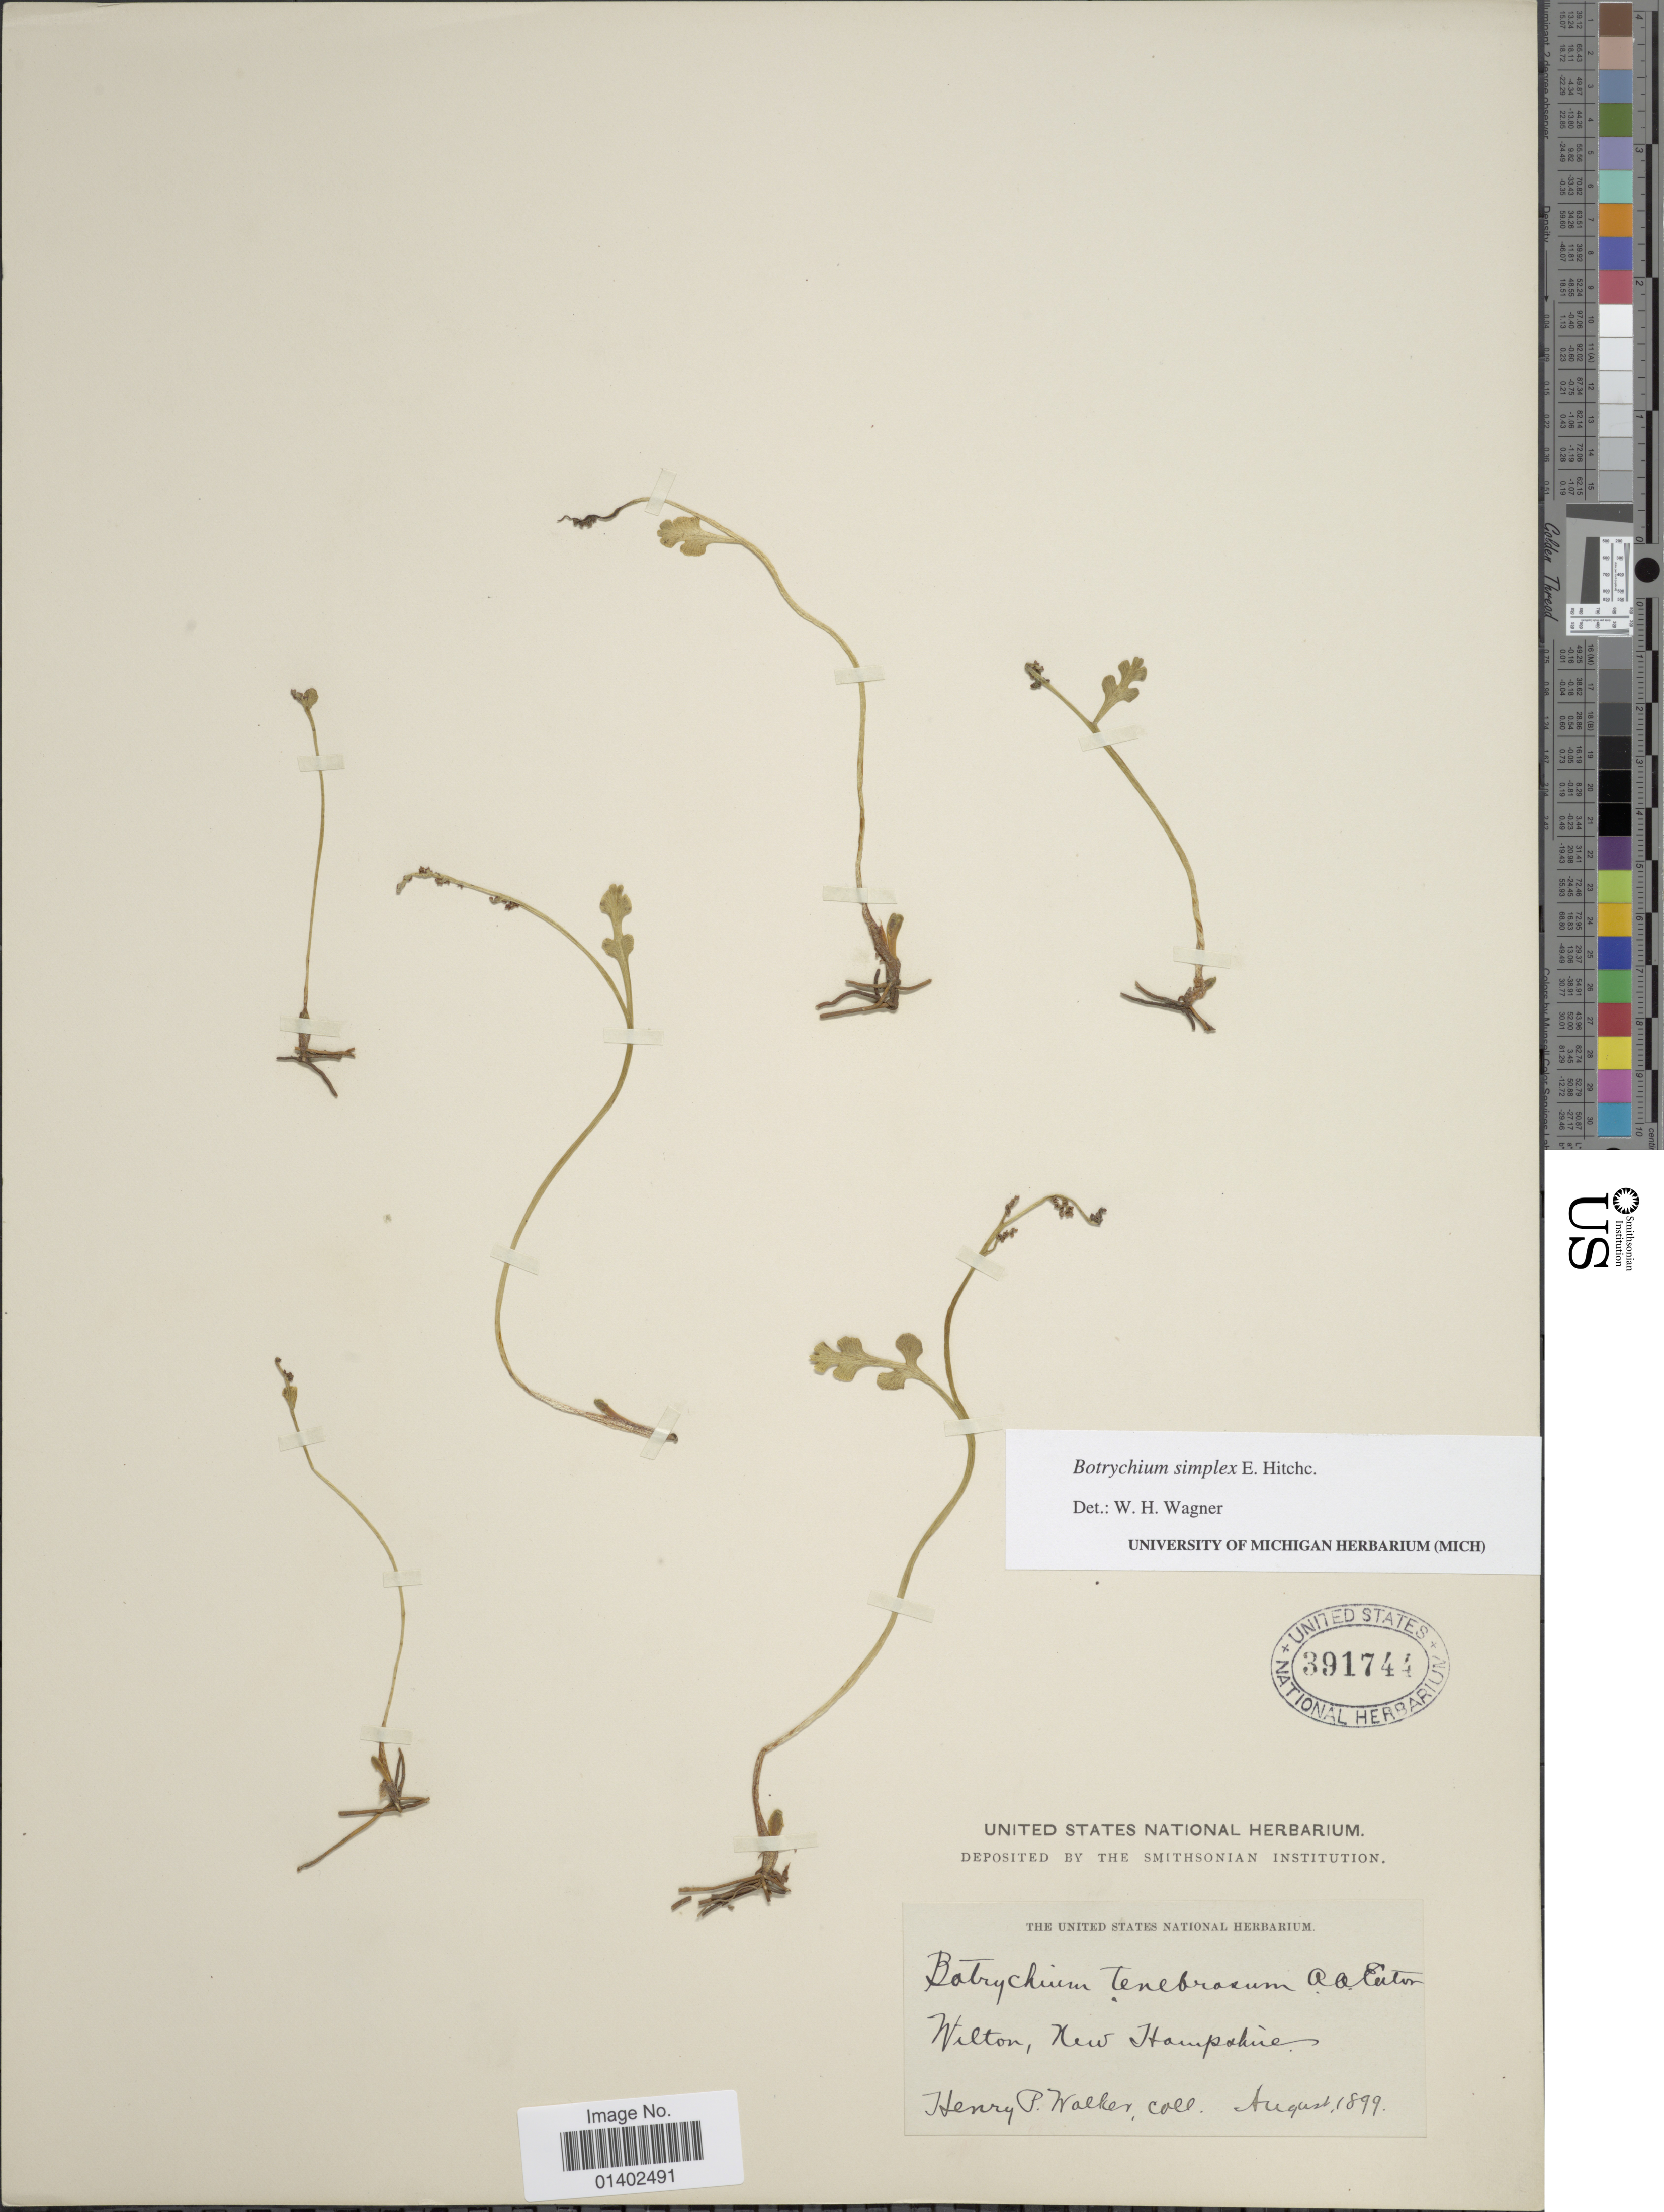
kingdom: Plantae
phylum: Tracheophyta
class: Polypodiopsida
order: Ophioglossales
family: Ophioglossaceae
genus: Botrychium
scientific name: Botrychium simplex var. tenebrosum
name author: (A.A. Eaton) R.T. Clausen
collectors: H. Walker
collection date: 1899-08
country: United States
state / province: New Hampshire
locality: Wilton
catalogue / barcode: US 391744